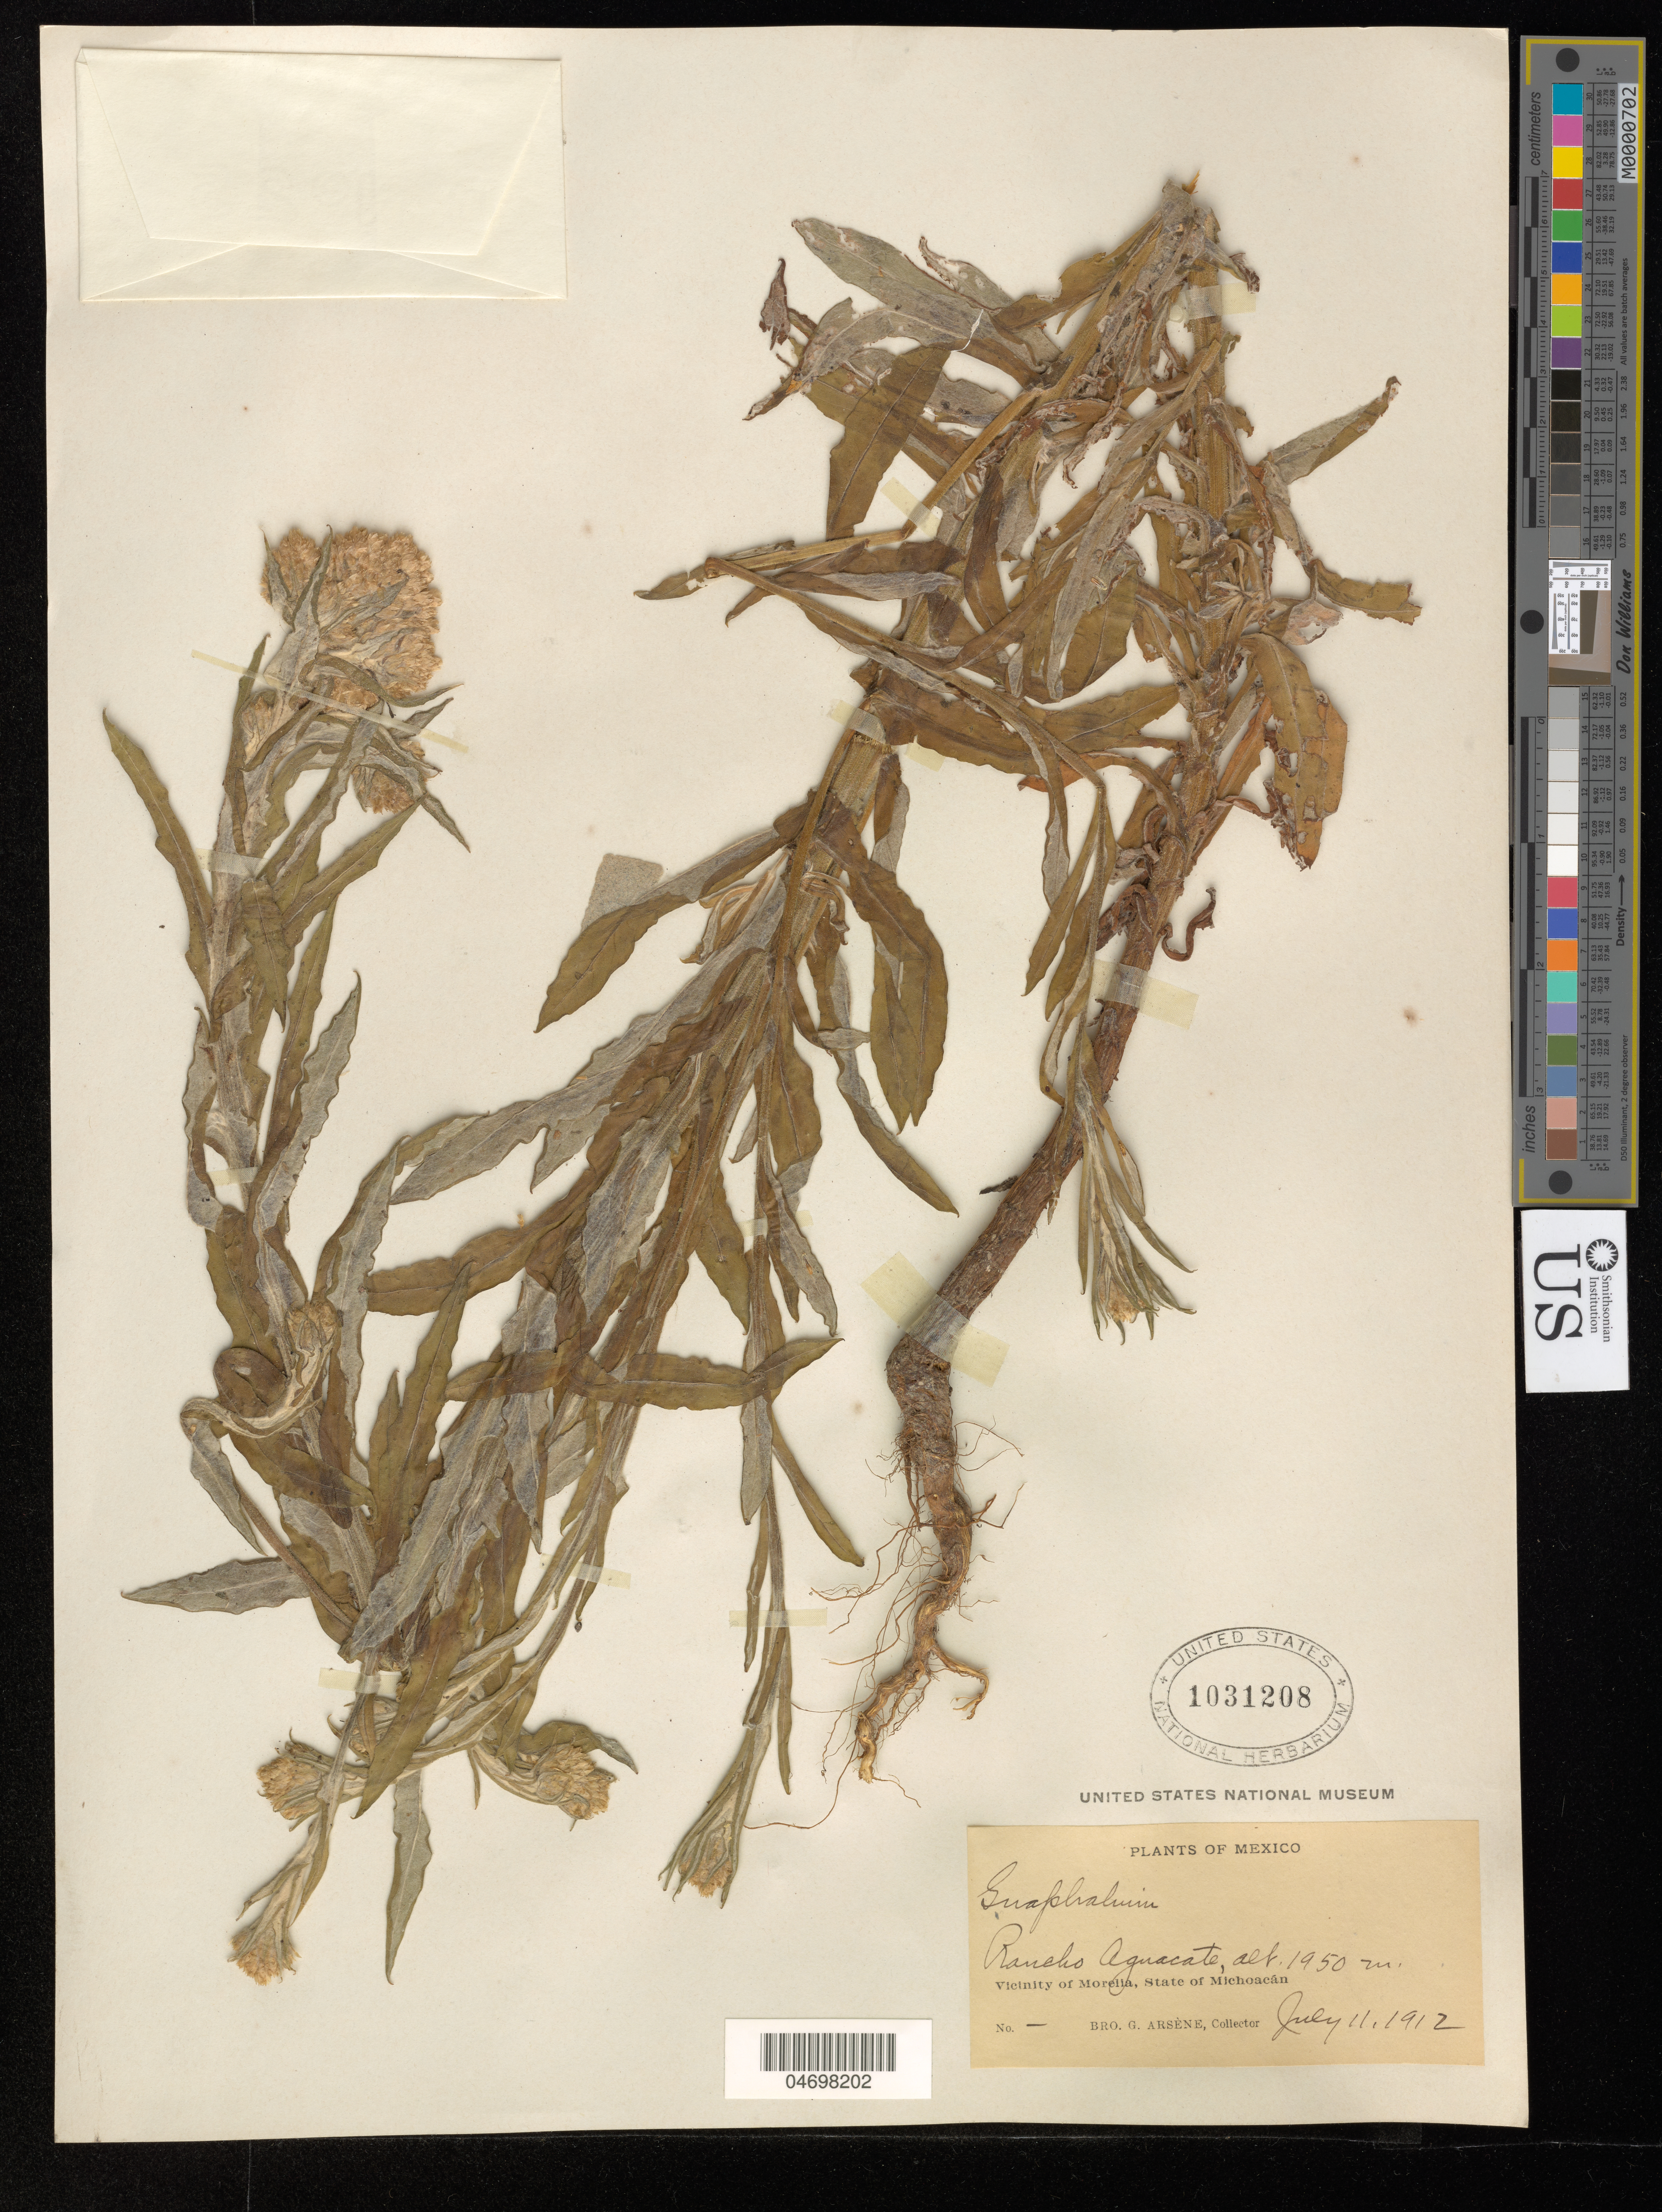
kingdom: Plantae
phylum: Tracheophyta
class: Magnoliopsida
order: Asterales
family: Asteraceae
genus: Gnaphalium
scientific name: Gnaphalium sp.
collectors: Bro. G. Arsène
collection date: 1912-07-11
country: Mexico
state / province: Michoacán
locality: Morelia; Rancho Aojacate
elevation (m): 1950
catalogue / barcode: US 1031208